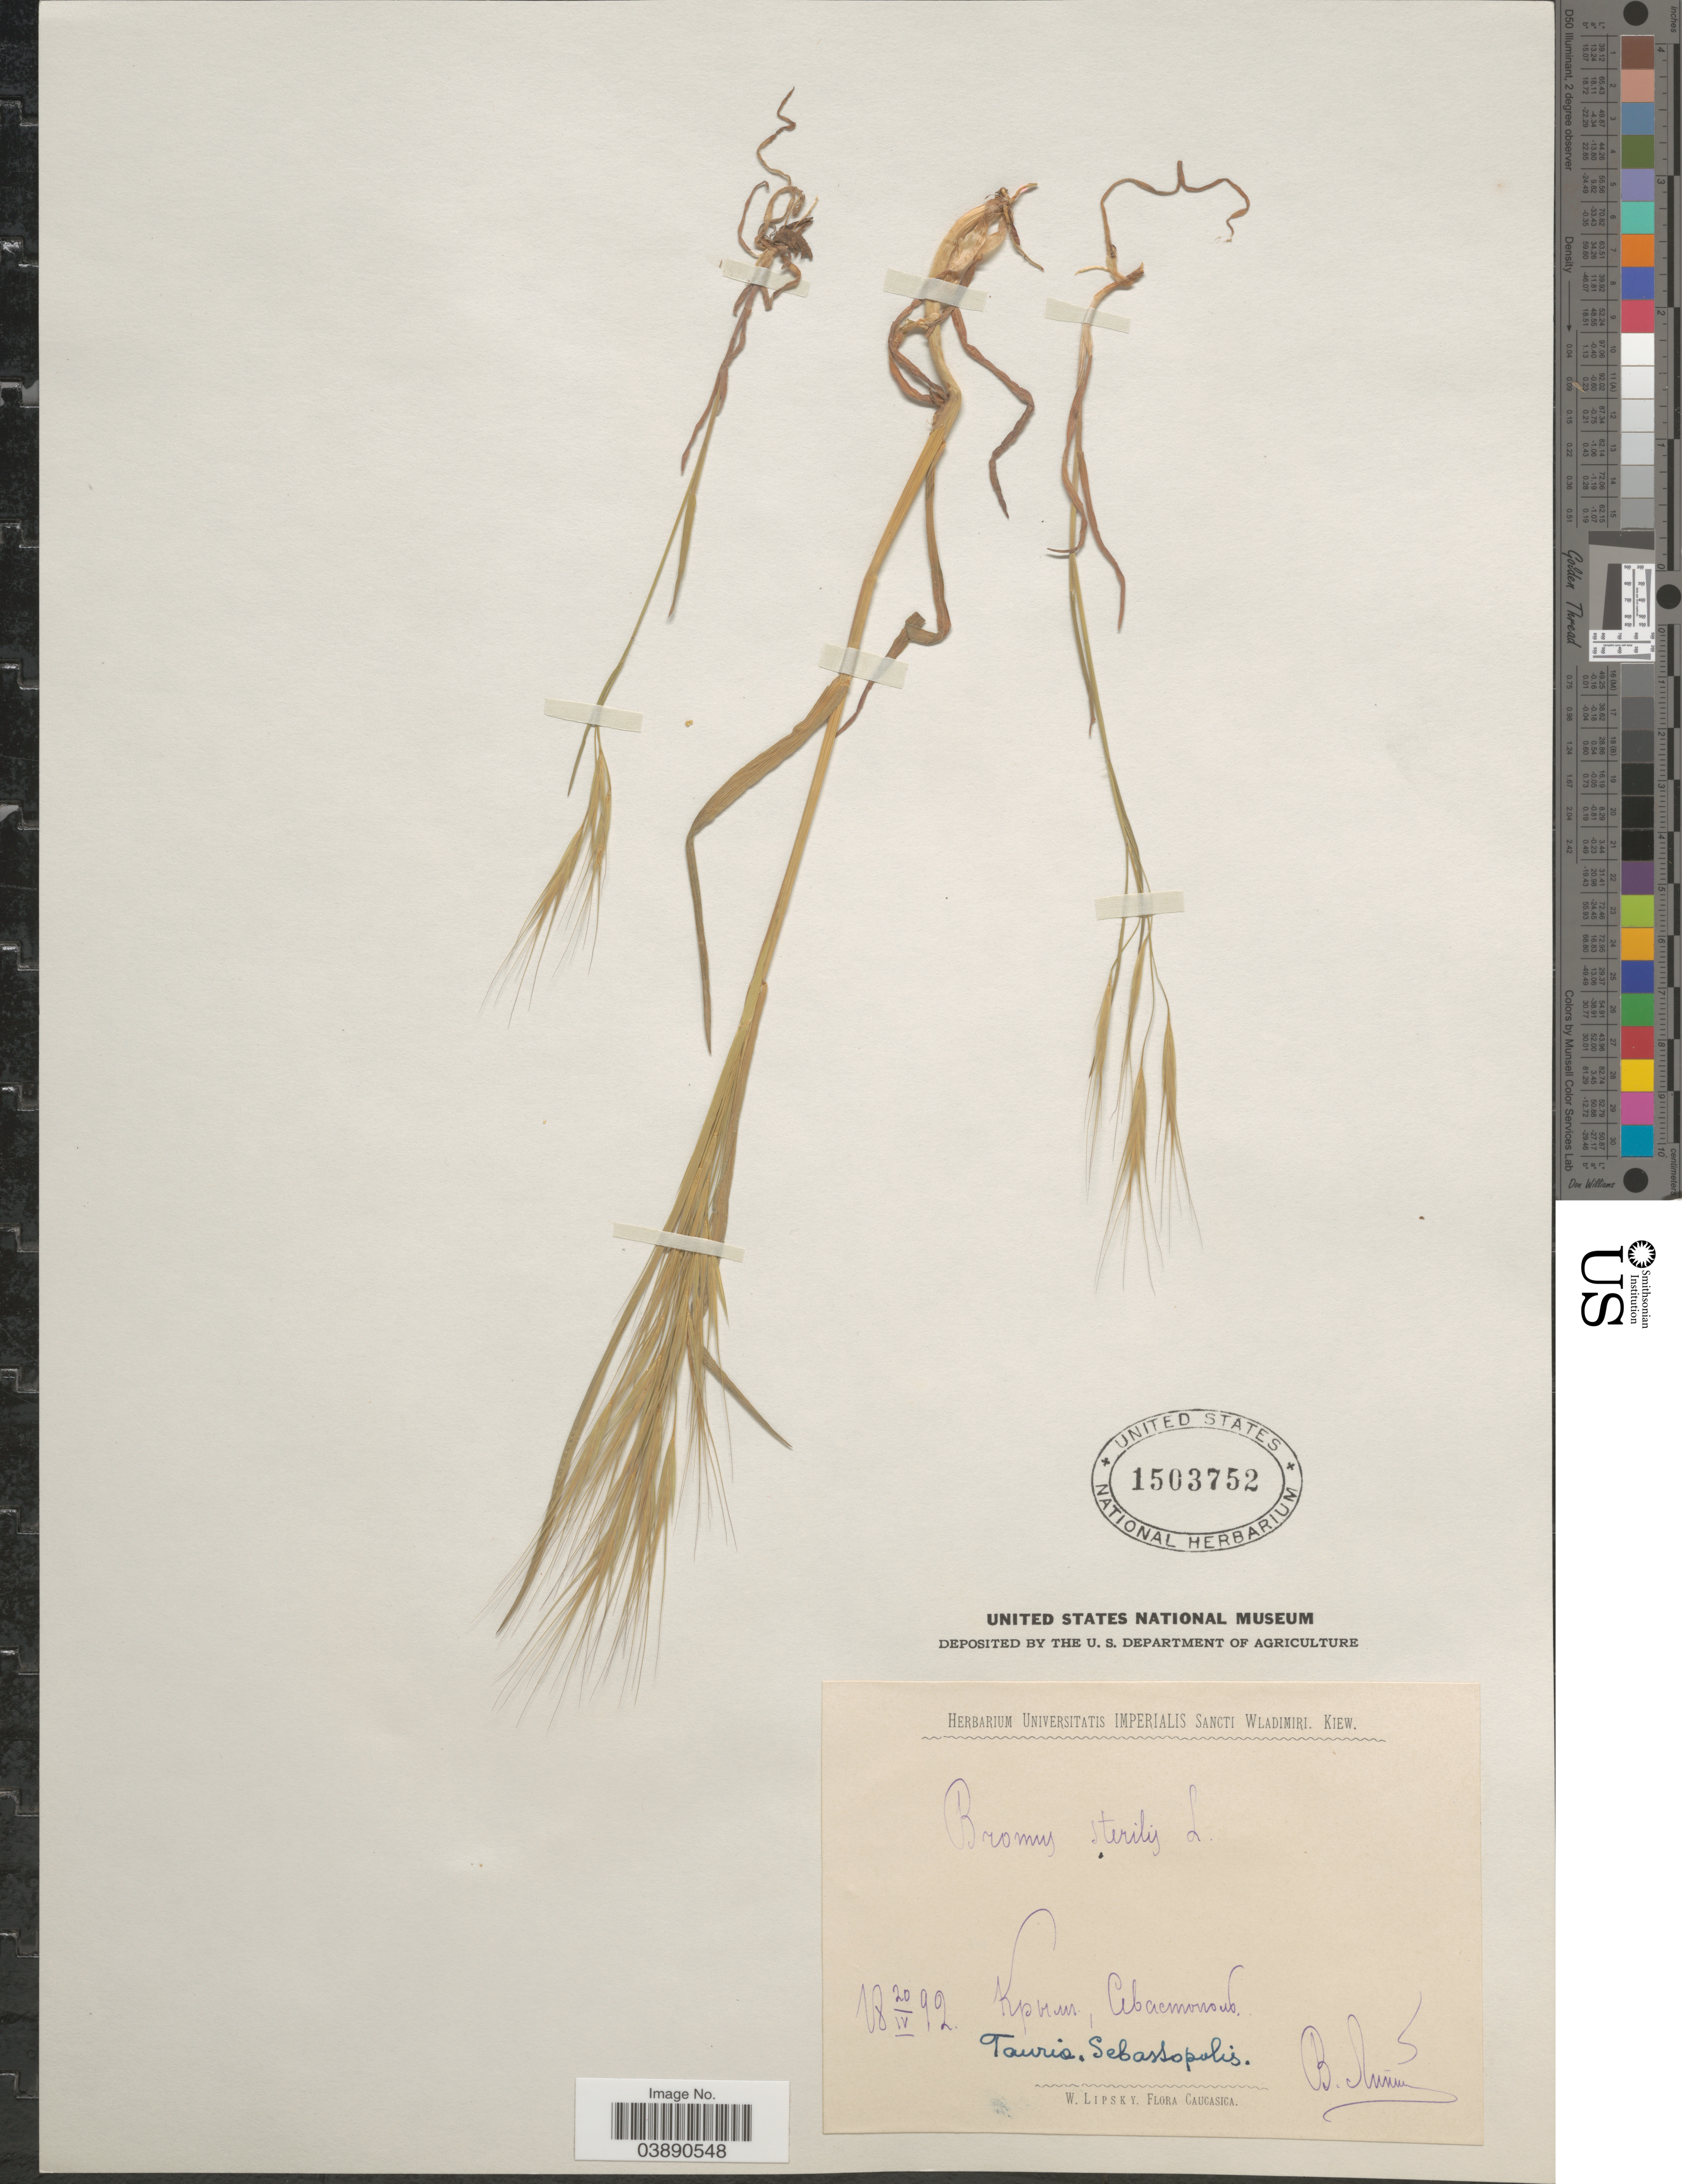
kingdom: Plantae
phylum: Tracheophyta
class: Liliopsida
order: Poales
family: Poaceae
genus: Bromus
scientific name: Bromus sterilis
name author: L.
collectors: W. Lipsky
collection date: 1892-04-20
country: Ukraine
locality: X. Tauria, Sebassopolis. Caucasica.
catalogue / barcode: US 1503752